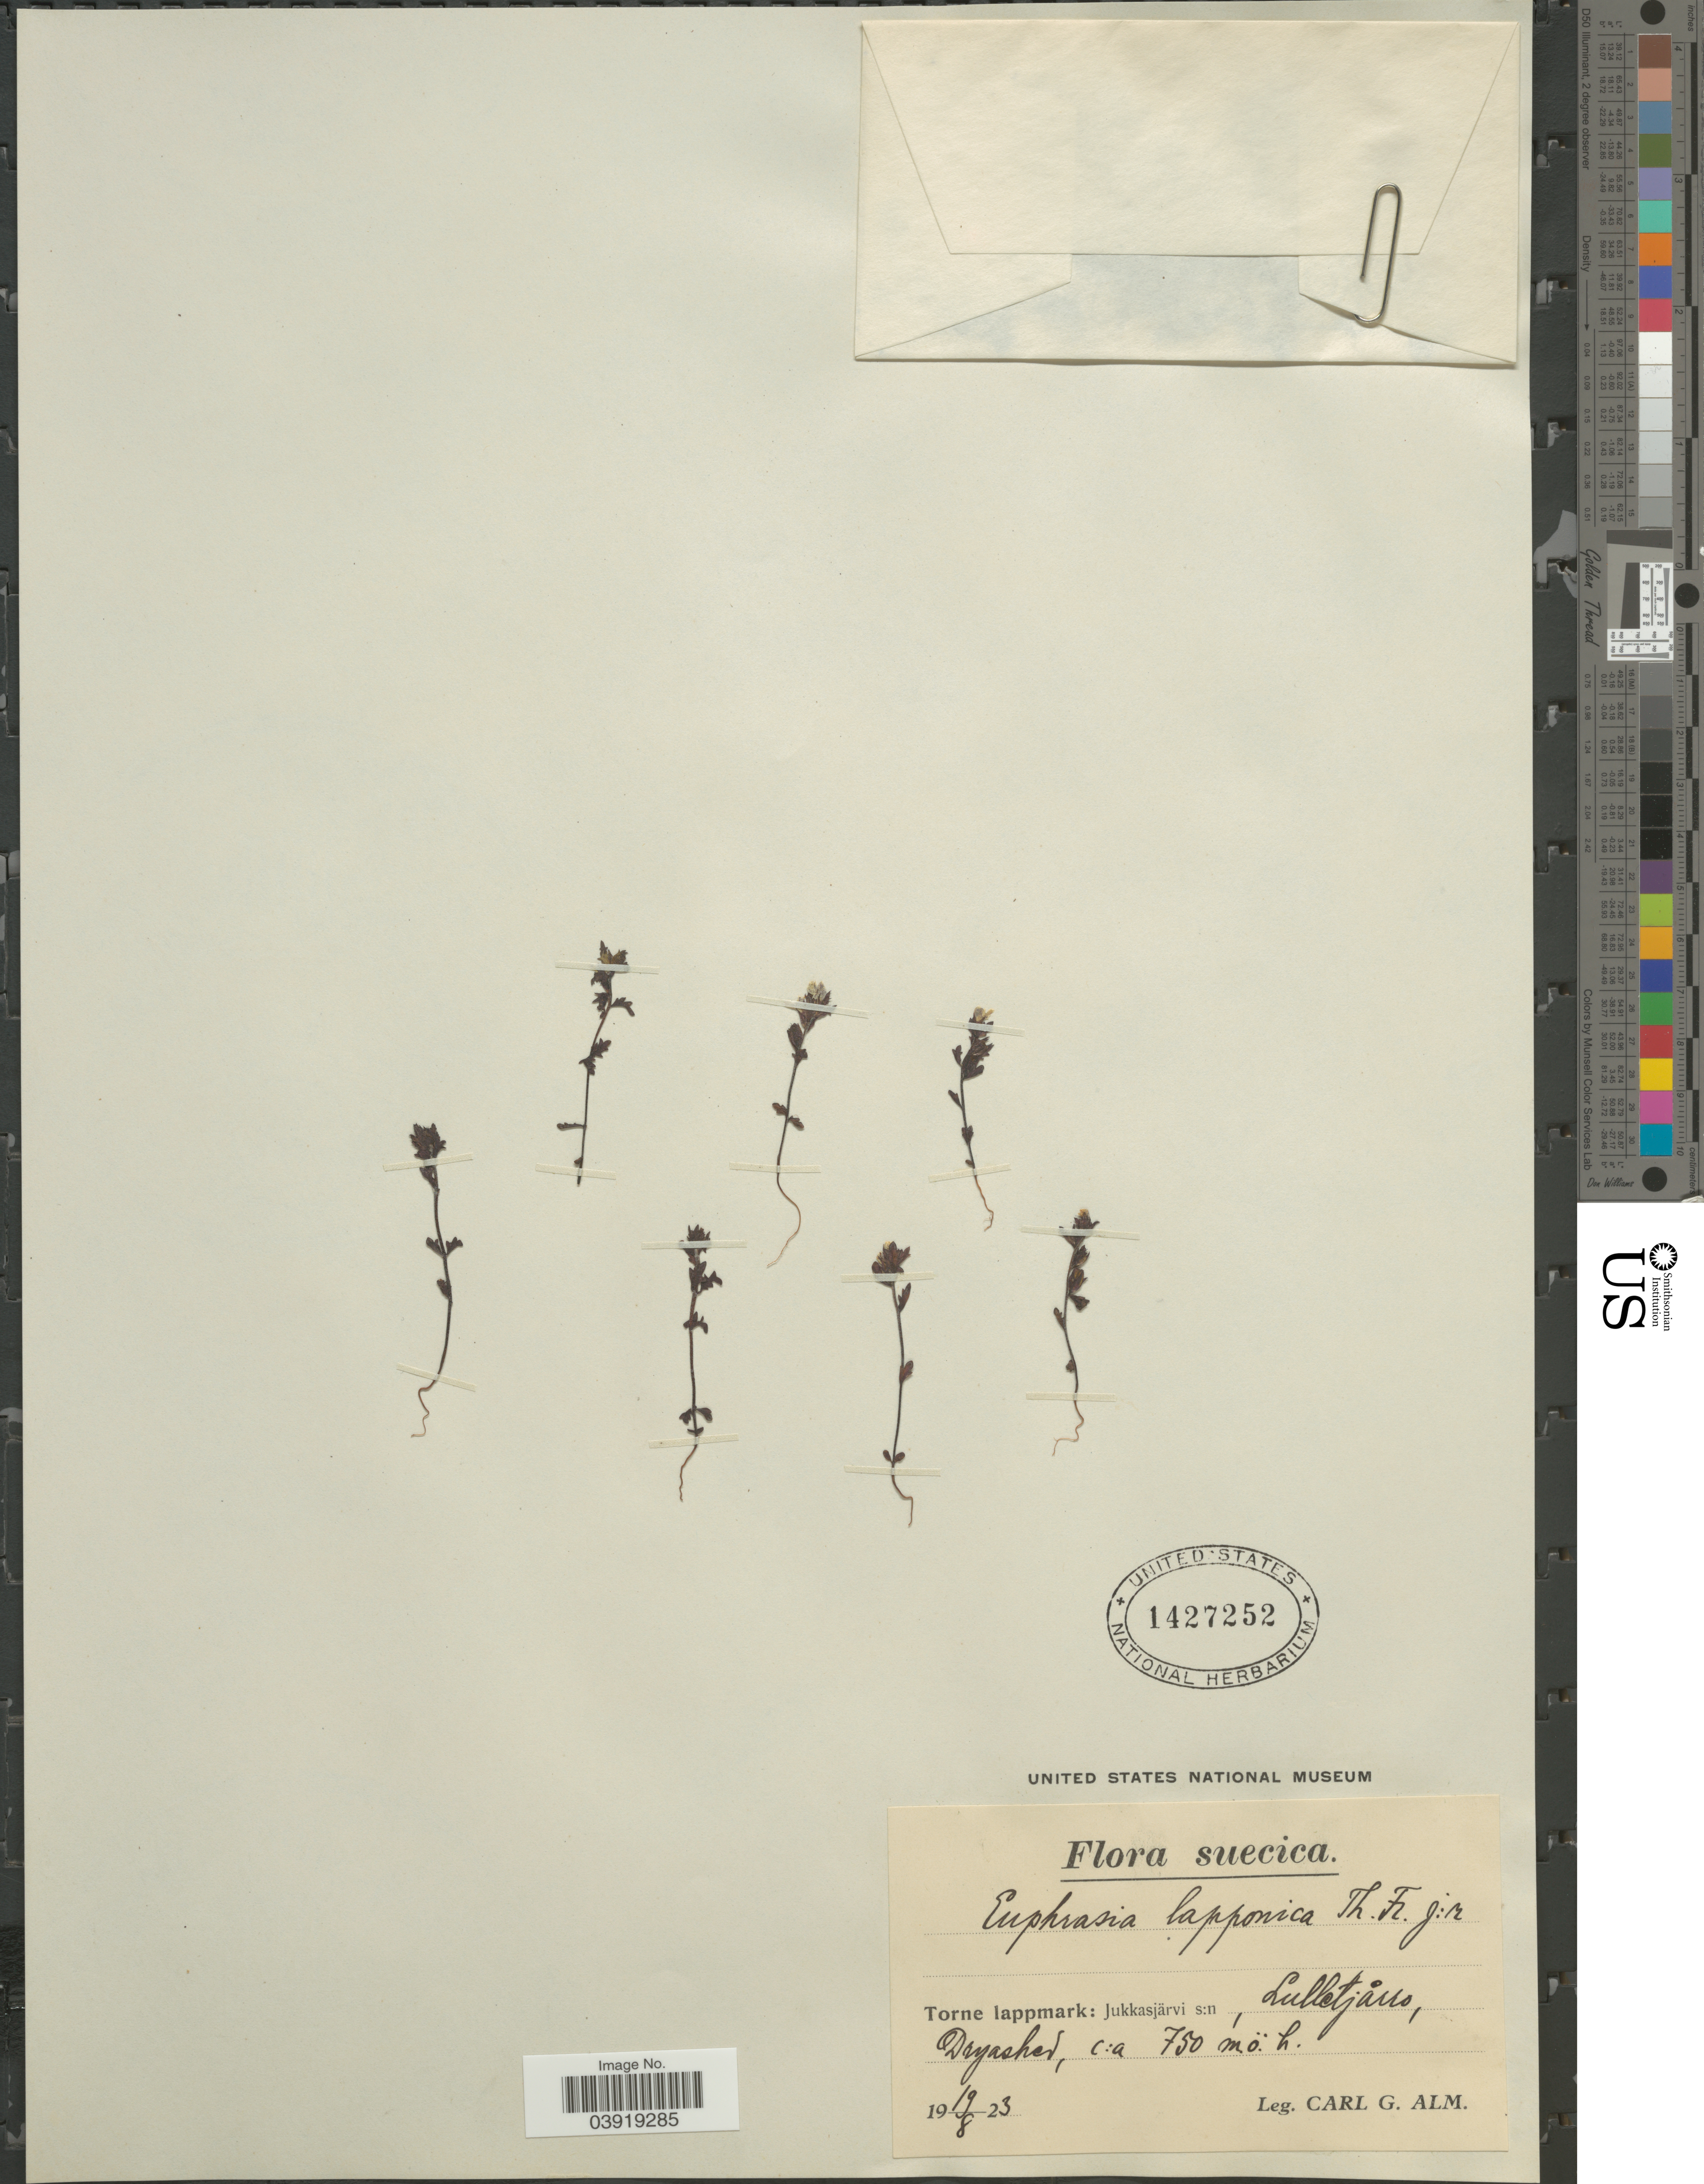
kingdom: Plantae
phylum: Tracheophyta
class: Magnoliopsida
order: Lamiales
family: Orobanchaceae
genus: Euphrasia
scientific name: Euphrasia lapponica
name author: T.C.E. Fr.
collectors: C. G. Alm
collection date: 1923-08-19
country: Sweden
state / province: Norrbotten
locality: Suecica. Torne lappmark: Jukkasjärvi s:n, Lulletjårro. Dryashed.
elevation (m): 750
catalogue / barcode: US 1427252